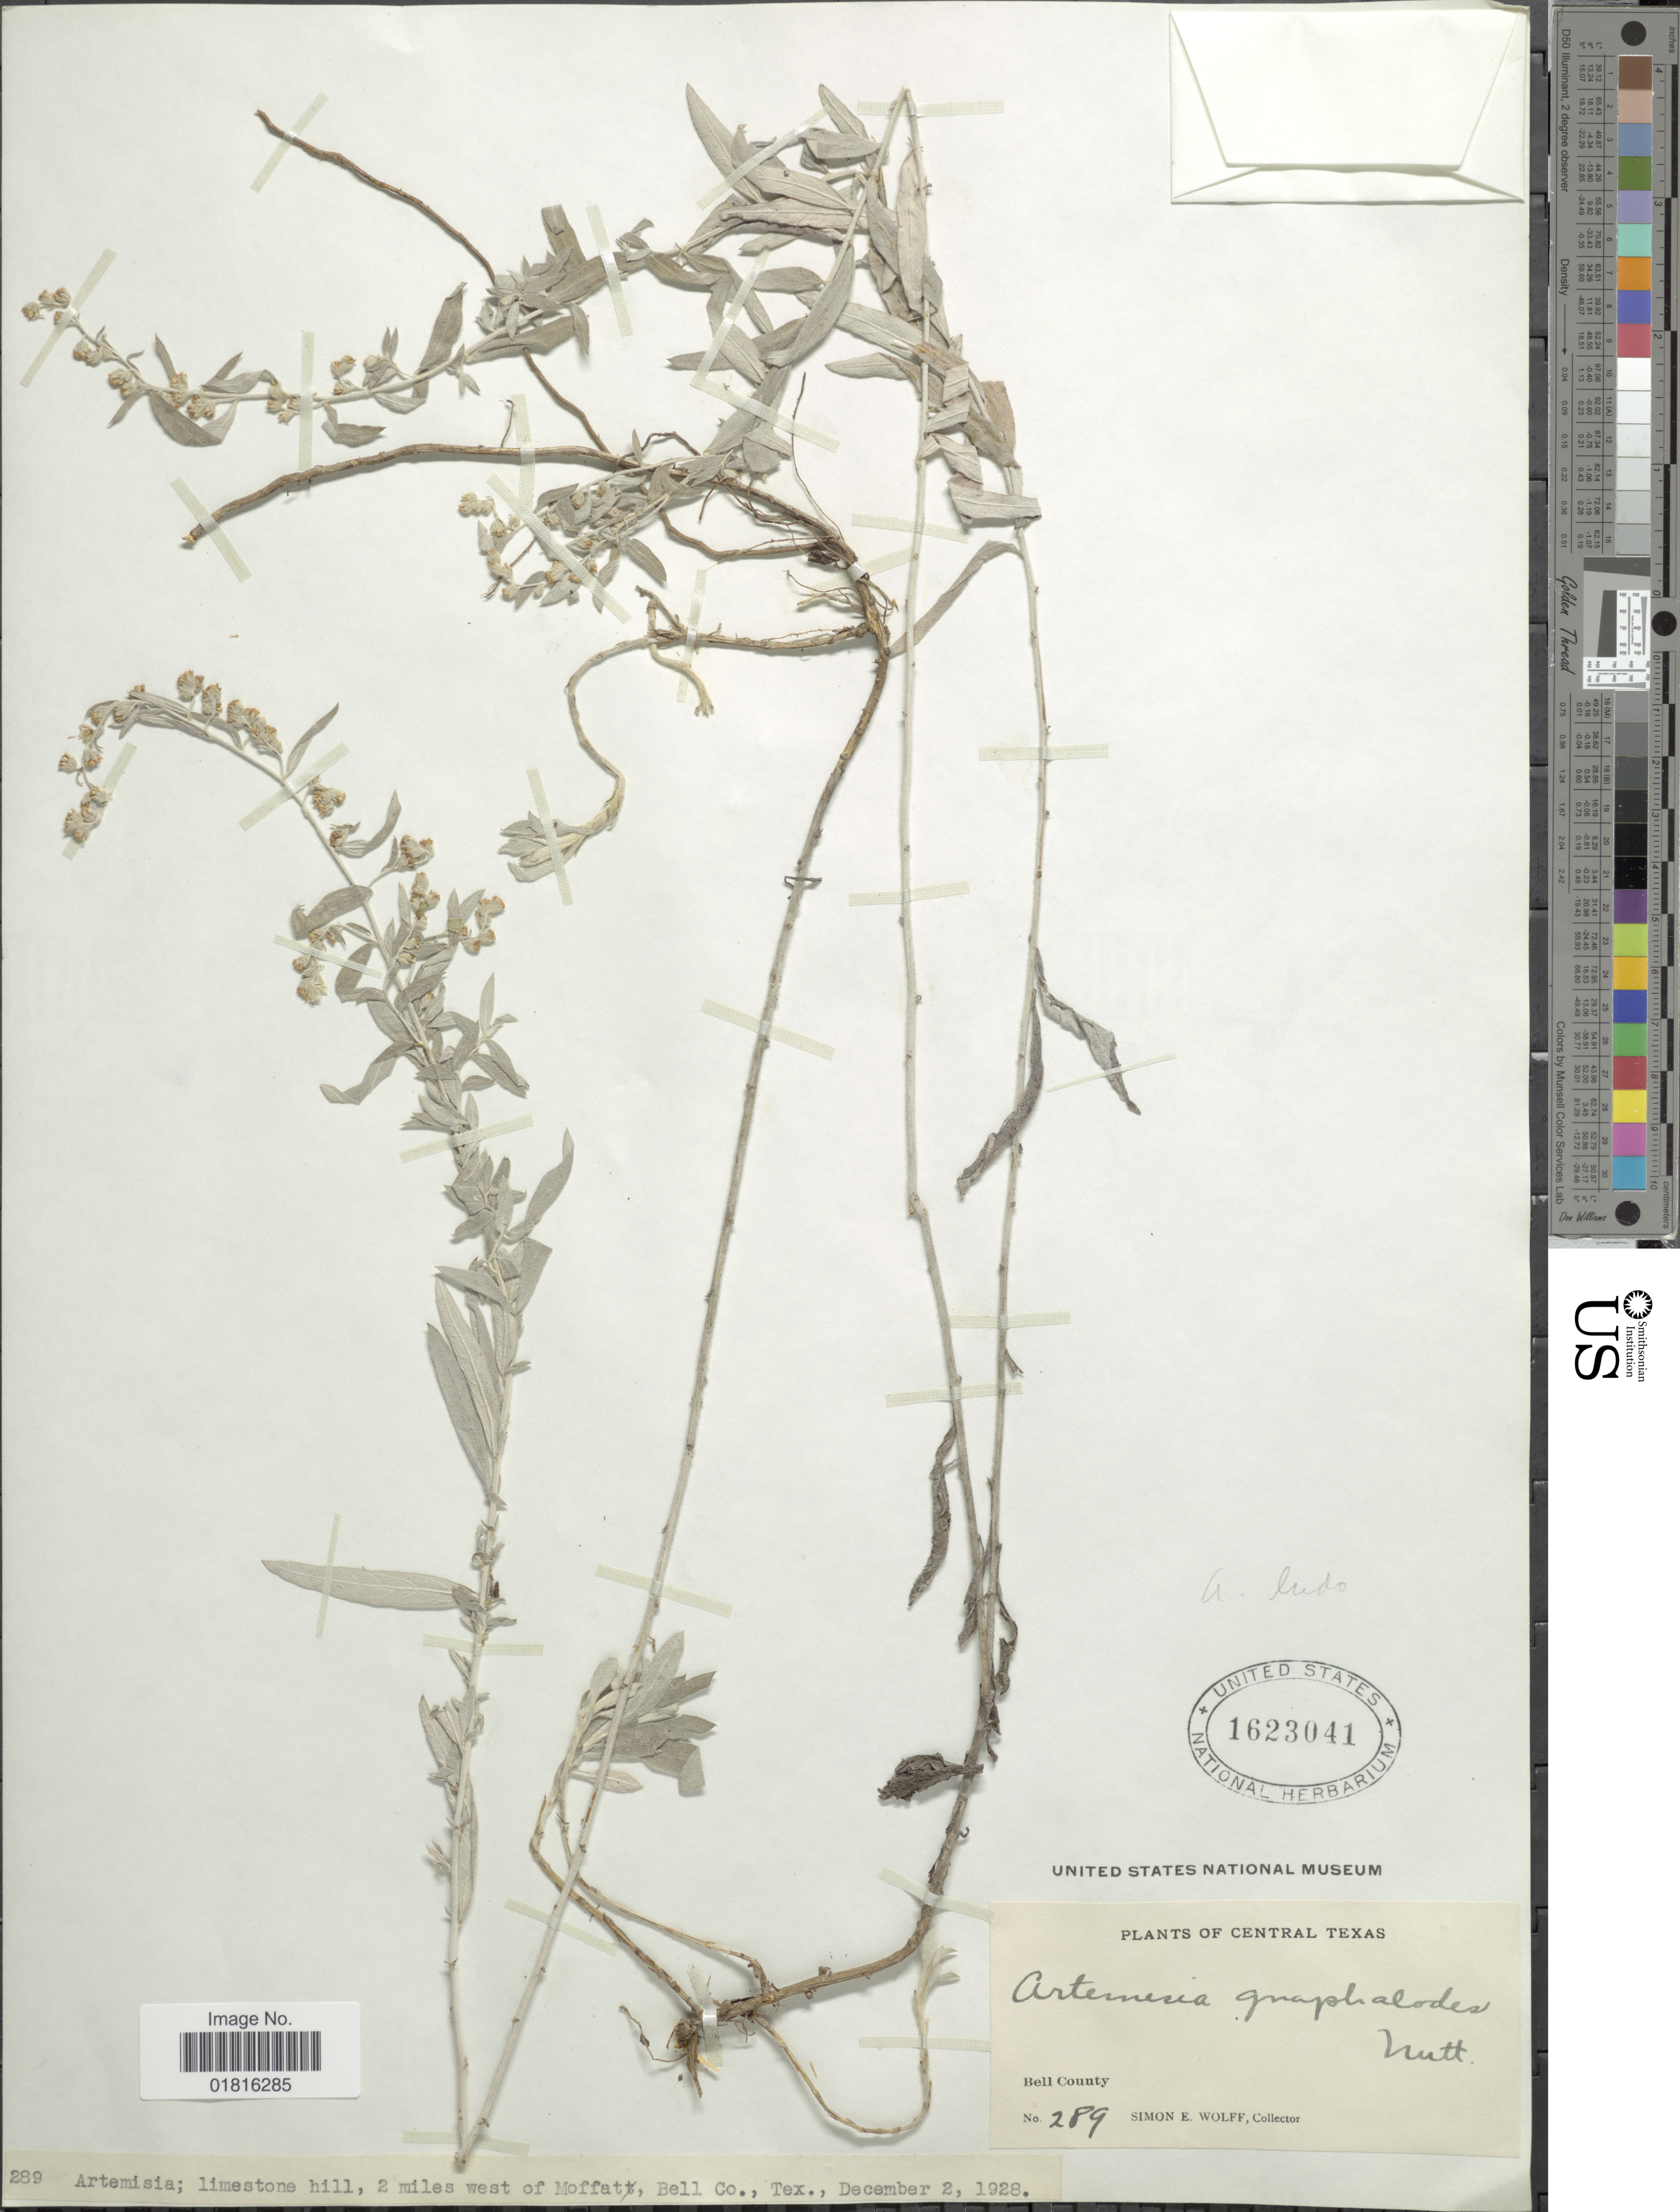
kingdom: Plantae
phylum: Tracheophyta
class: Magnoliopsida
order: Asterales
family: Asteraceae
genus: Artemisia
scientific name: Artemisia ludoviciana subsp. mexicana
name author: (Willd. ex Spreng.) D.D. Keck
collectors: S. E. Wolff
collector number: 289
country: United States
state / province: Texas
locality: Central Texas, bell County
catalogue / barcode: US 1623041